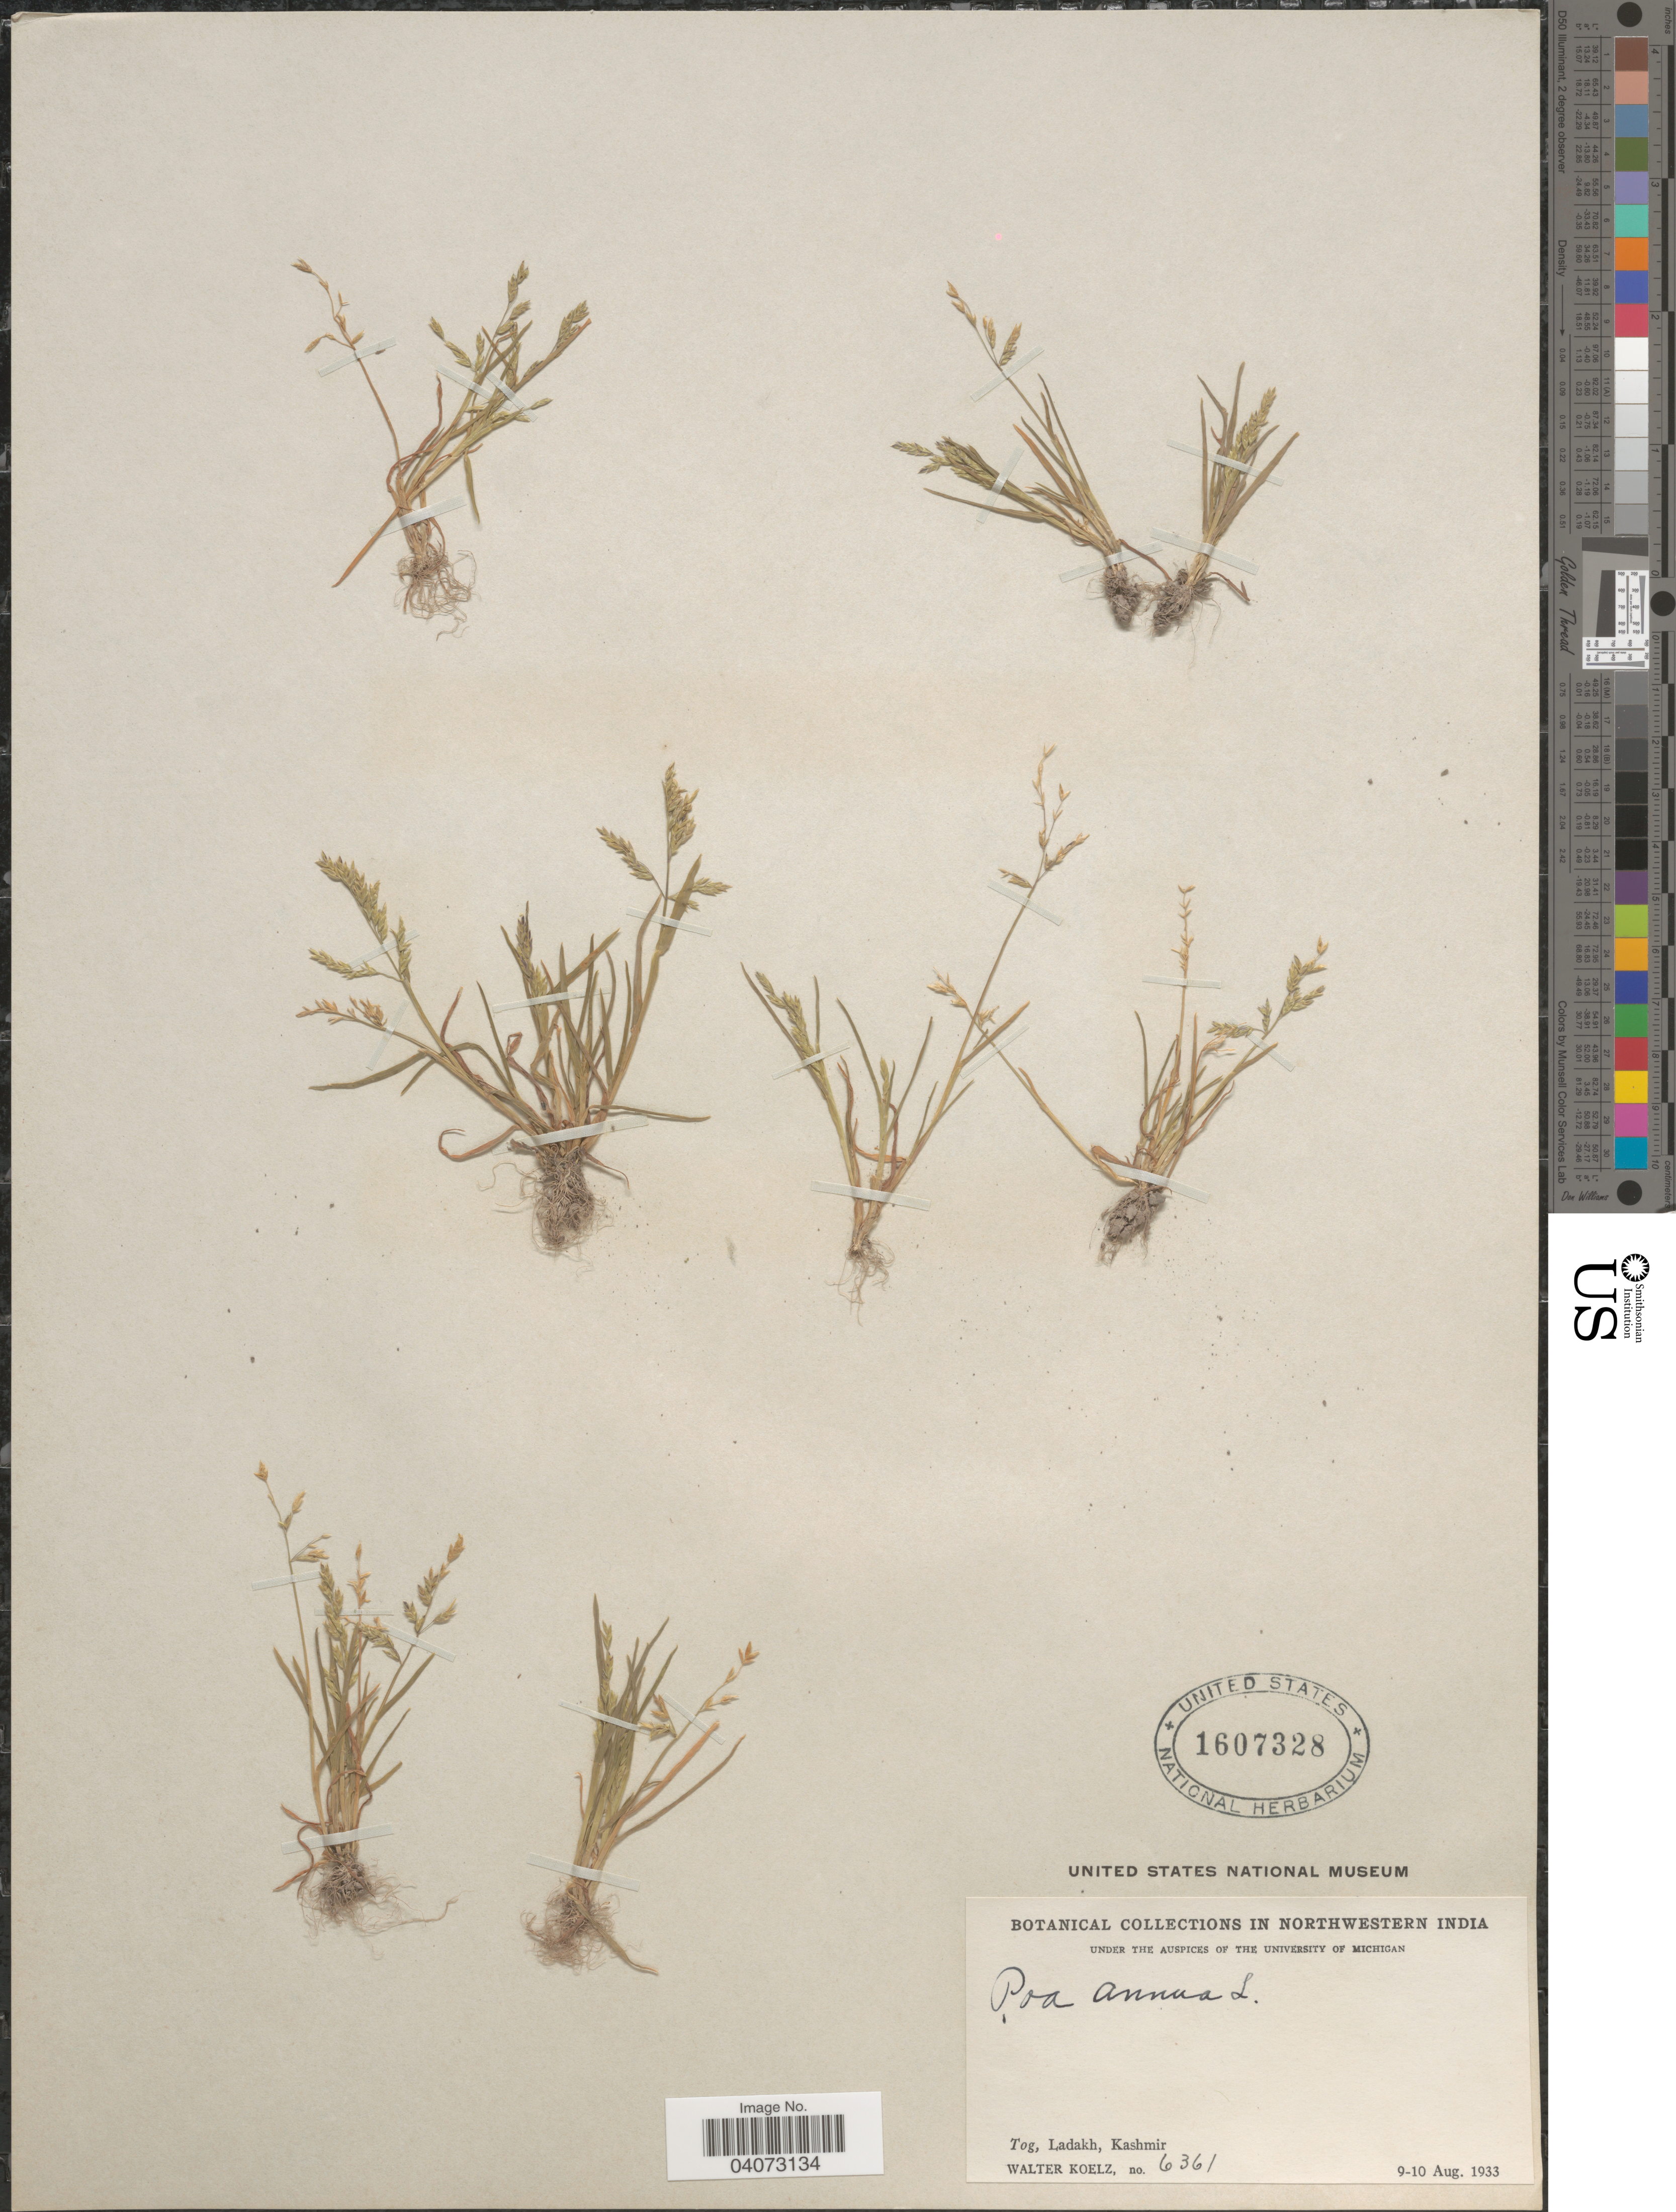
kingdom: Plantae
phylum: Tracheophyta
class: Liliopsida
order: Poales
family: Poaceae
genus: Poa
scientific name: Poa annua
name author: L.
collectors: W. N. Koelz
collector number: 6361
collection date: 1933-08-09/1933-08-10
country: India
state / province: Jammu and Kashmir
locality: Northwestern India. Tog, Ladakh, Kashmir.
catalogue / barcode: US 1607328